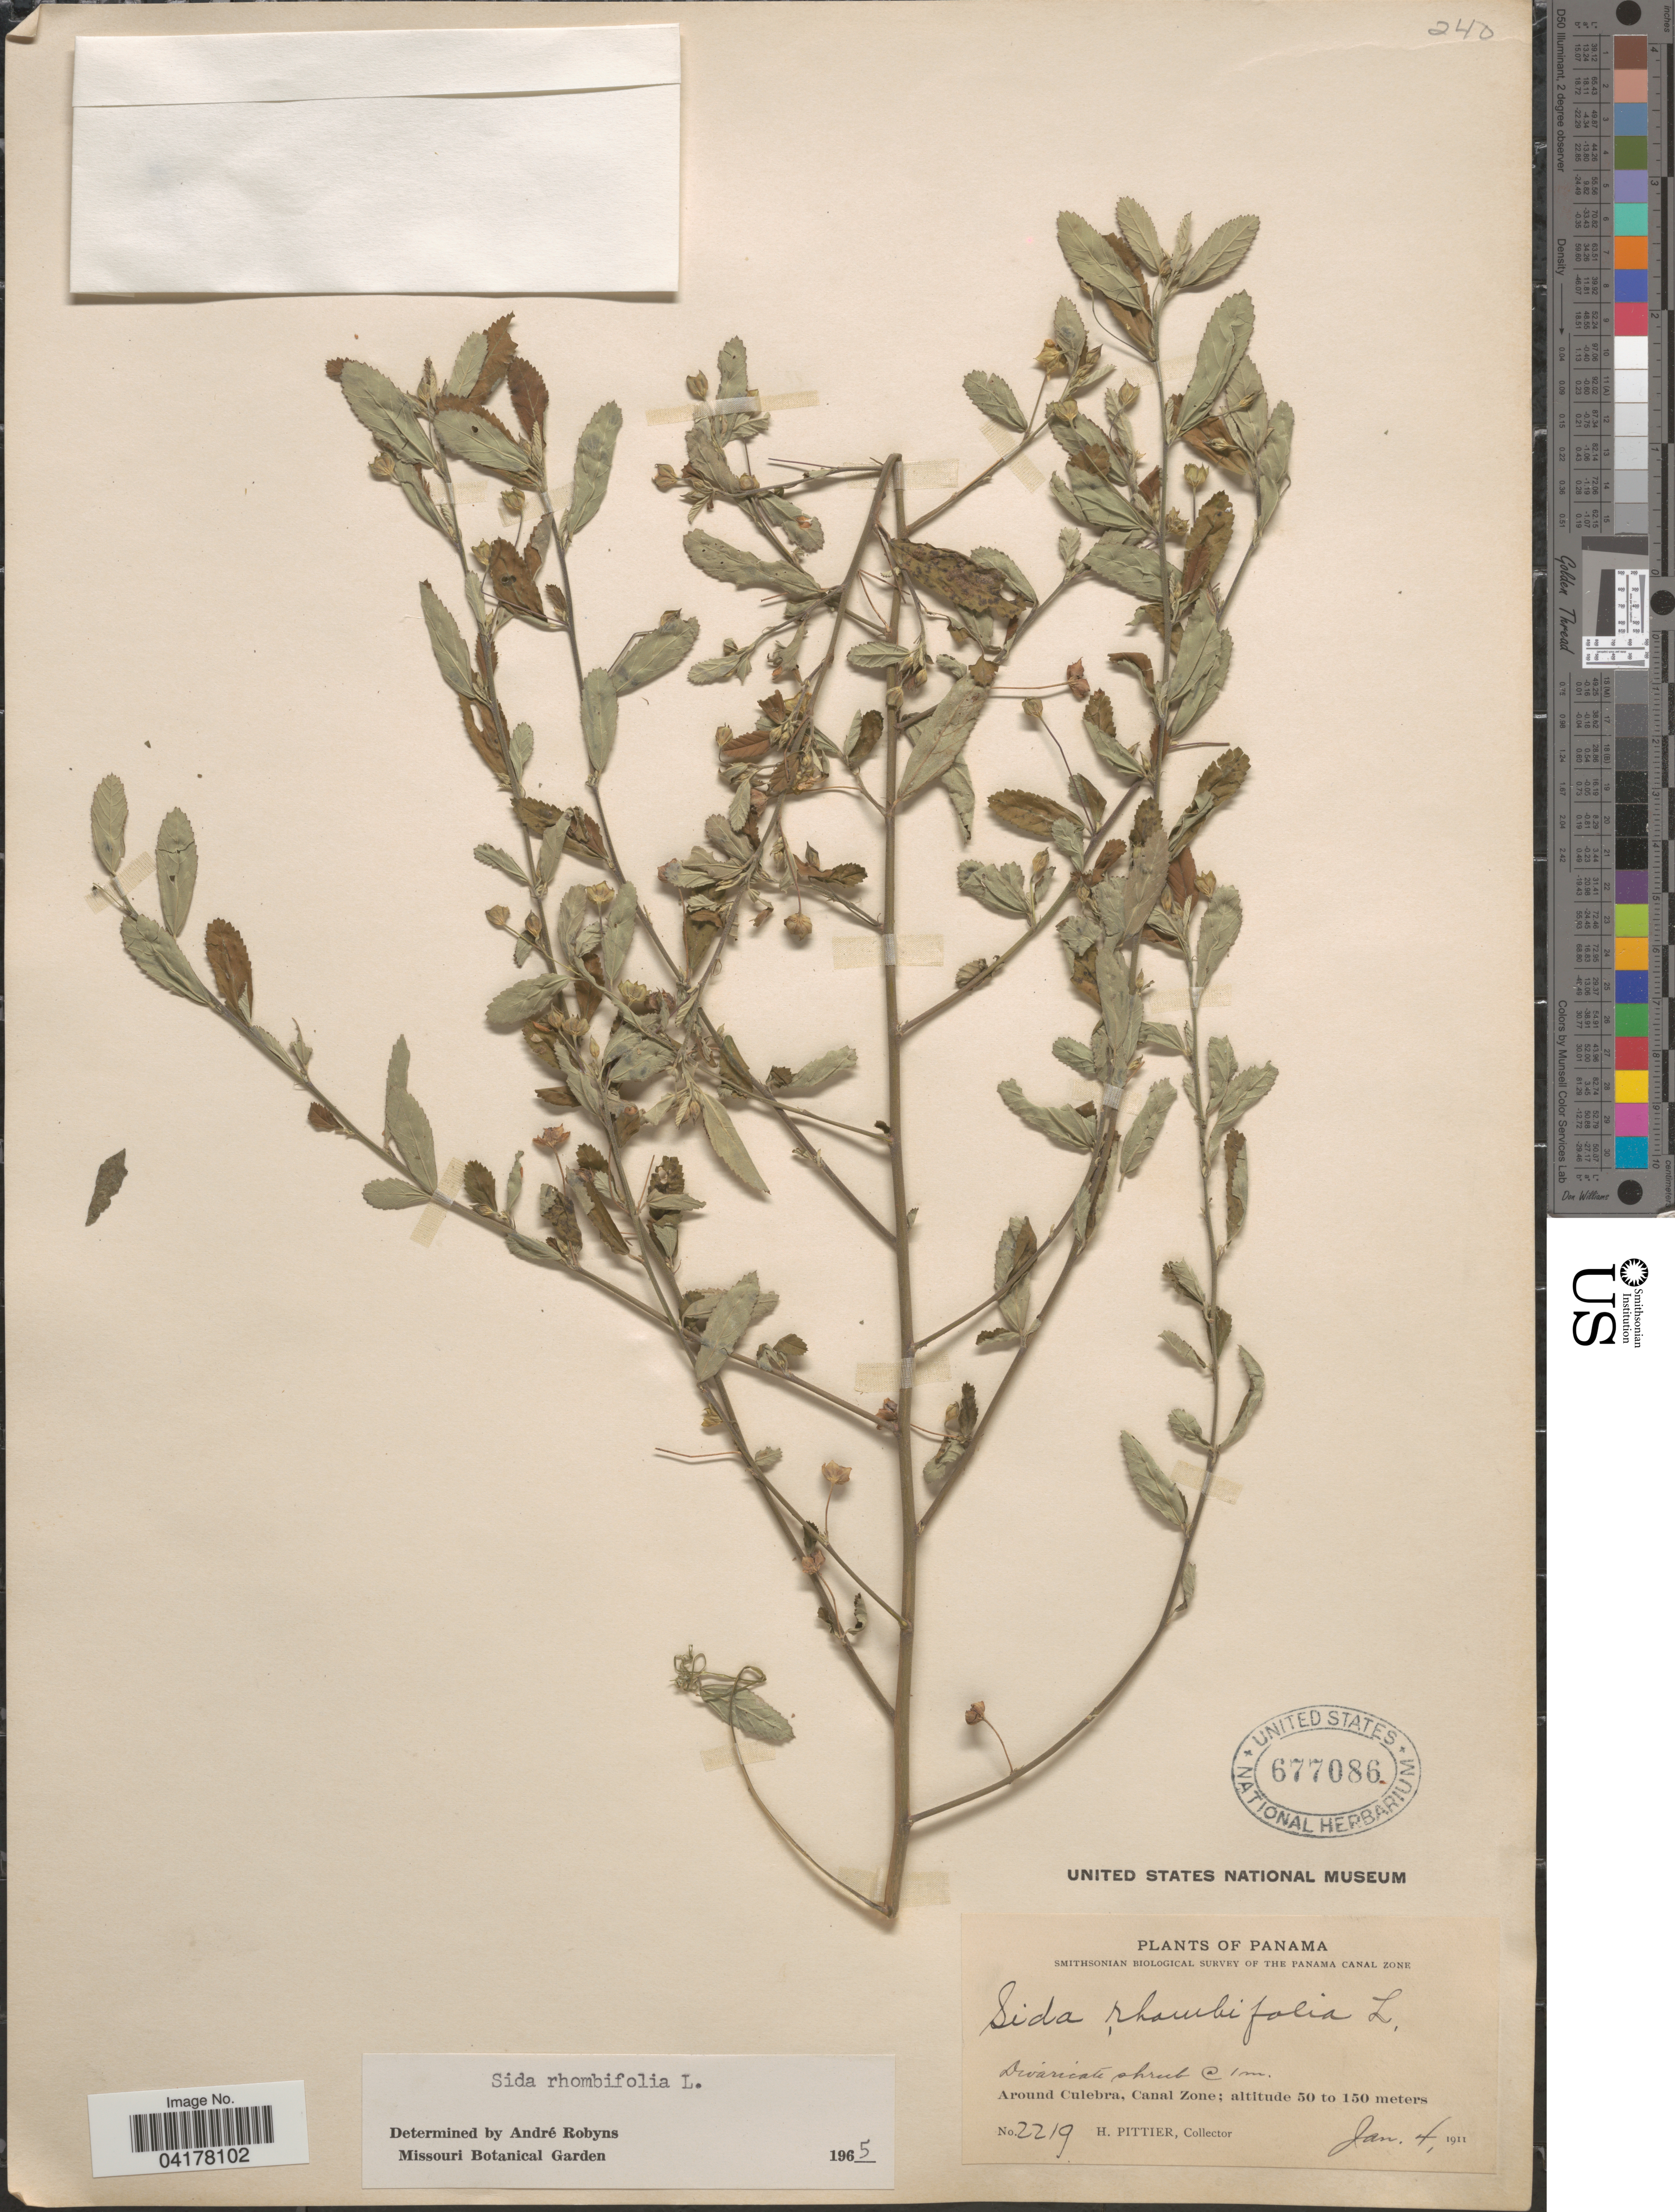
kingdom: Plantae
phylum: Tracheophyta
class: Magnoliopsida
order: Malvales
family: Malvaceae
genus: Sida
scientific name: Sida rhombifolia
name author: L.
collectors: H. F. Pittier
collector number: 2219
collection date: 1911-01-04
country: Panama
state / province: Colón / Panamá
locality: Smithsonian Biological Survey of the Panama Canal Zone. around Culebra, Canal Zone.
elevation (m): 50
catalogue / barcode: US 677086